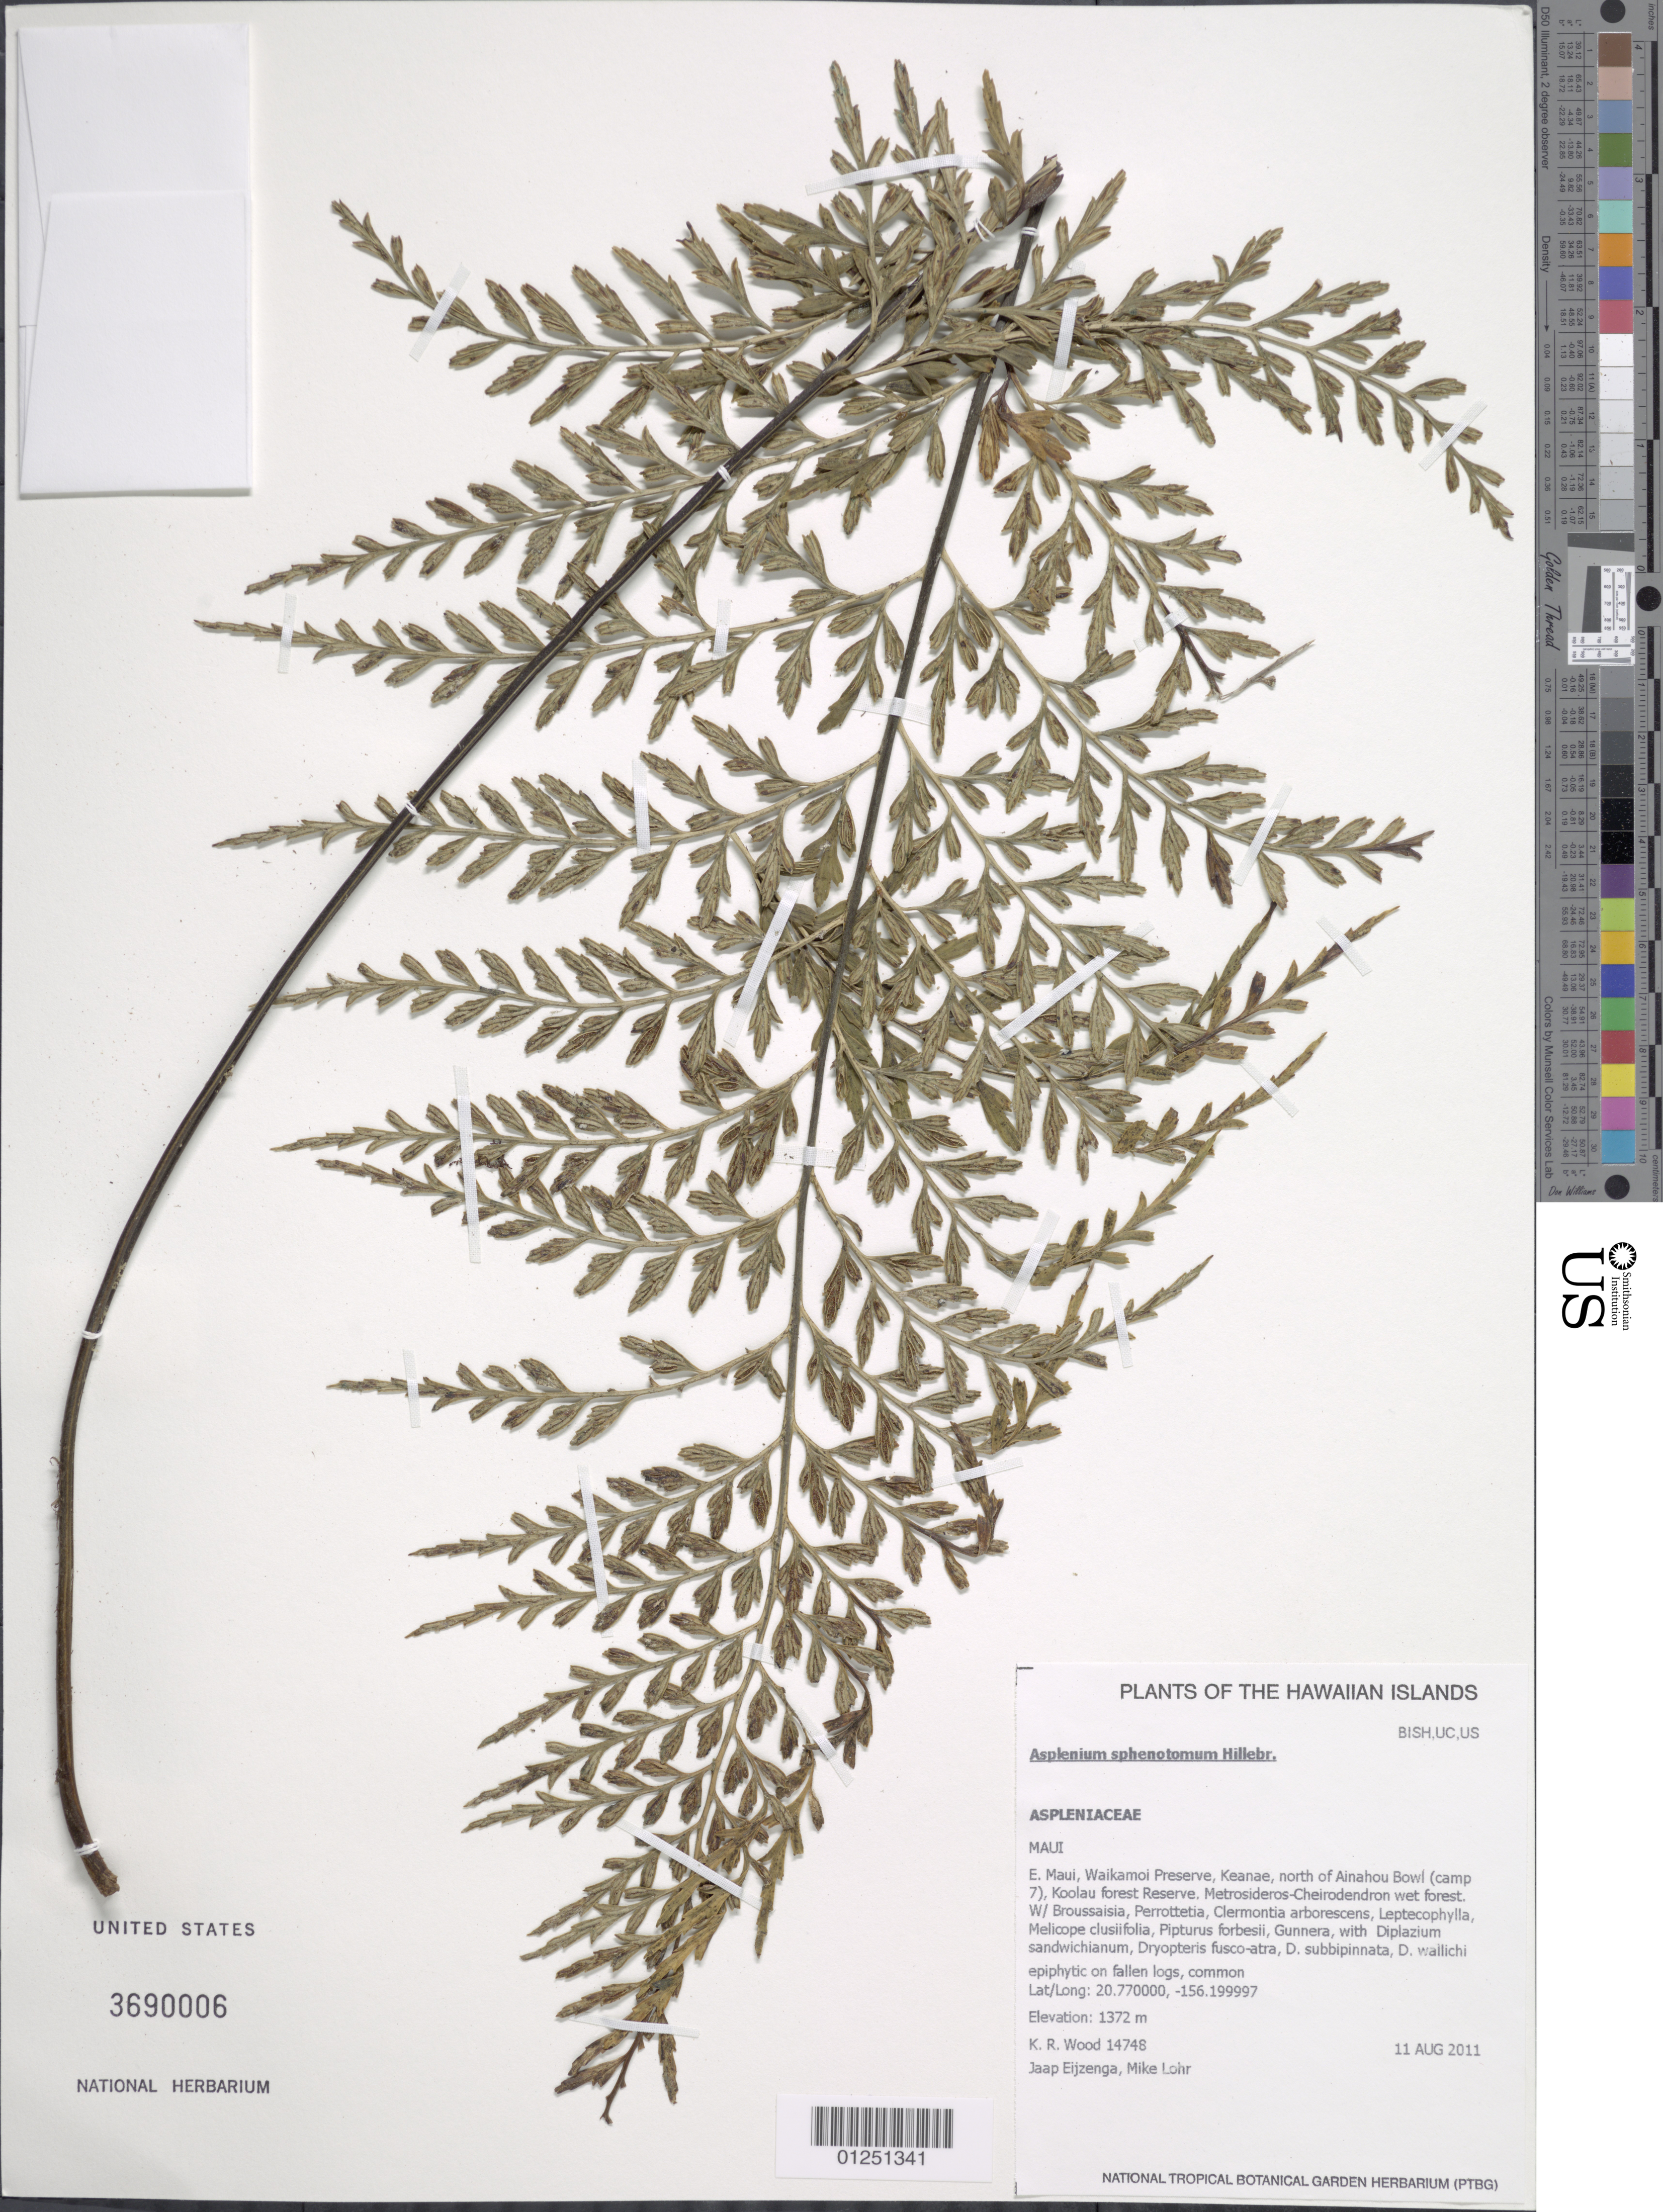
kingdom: Plantae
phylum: Tracheophyta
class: Polypodiopsida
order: Polypodiales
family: Aspleniaceae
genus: Asplenium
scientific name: Asplenium sphenotomum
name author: Hillebr.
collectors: K. R. Wood, Eijzenga & M. Lohr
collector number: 14748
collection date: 2011-08-11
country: United States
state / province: Hawaii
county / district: Maui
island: Maui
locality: E. Maui, Waikamoi Preserve, Keanae, north of Ainahou bowl (camp 7), Koolau forest reserve.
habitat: Wet forest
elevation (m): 1372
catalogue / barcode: US 3690006